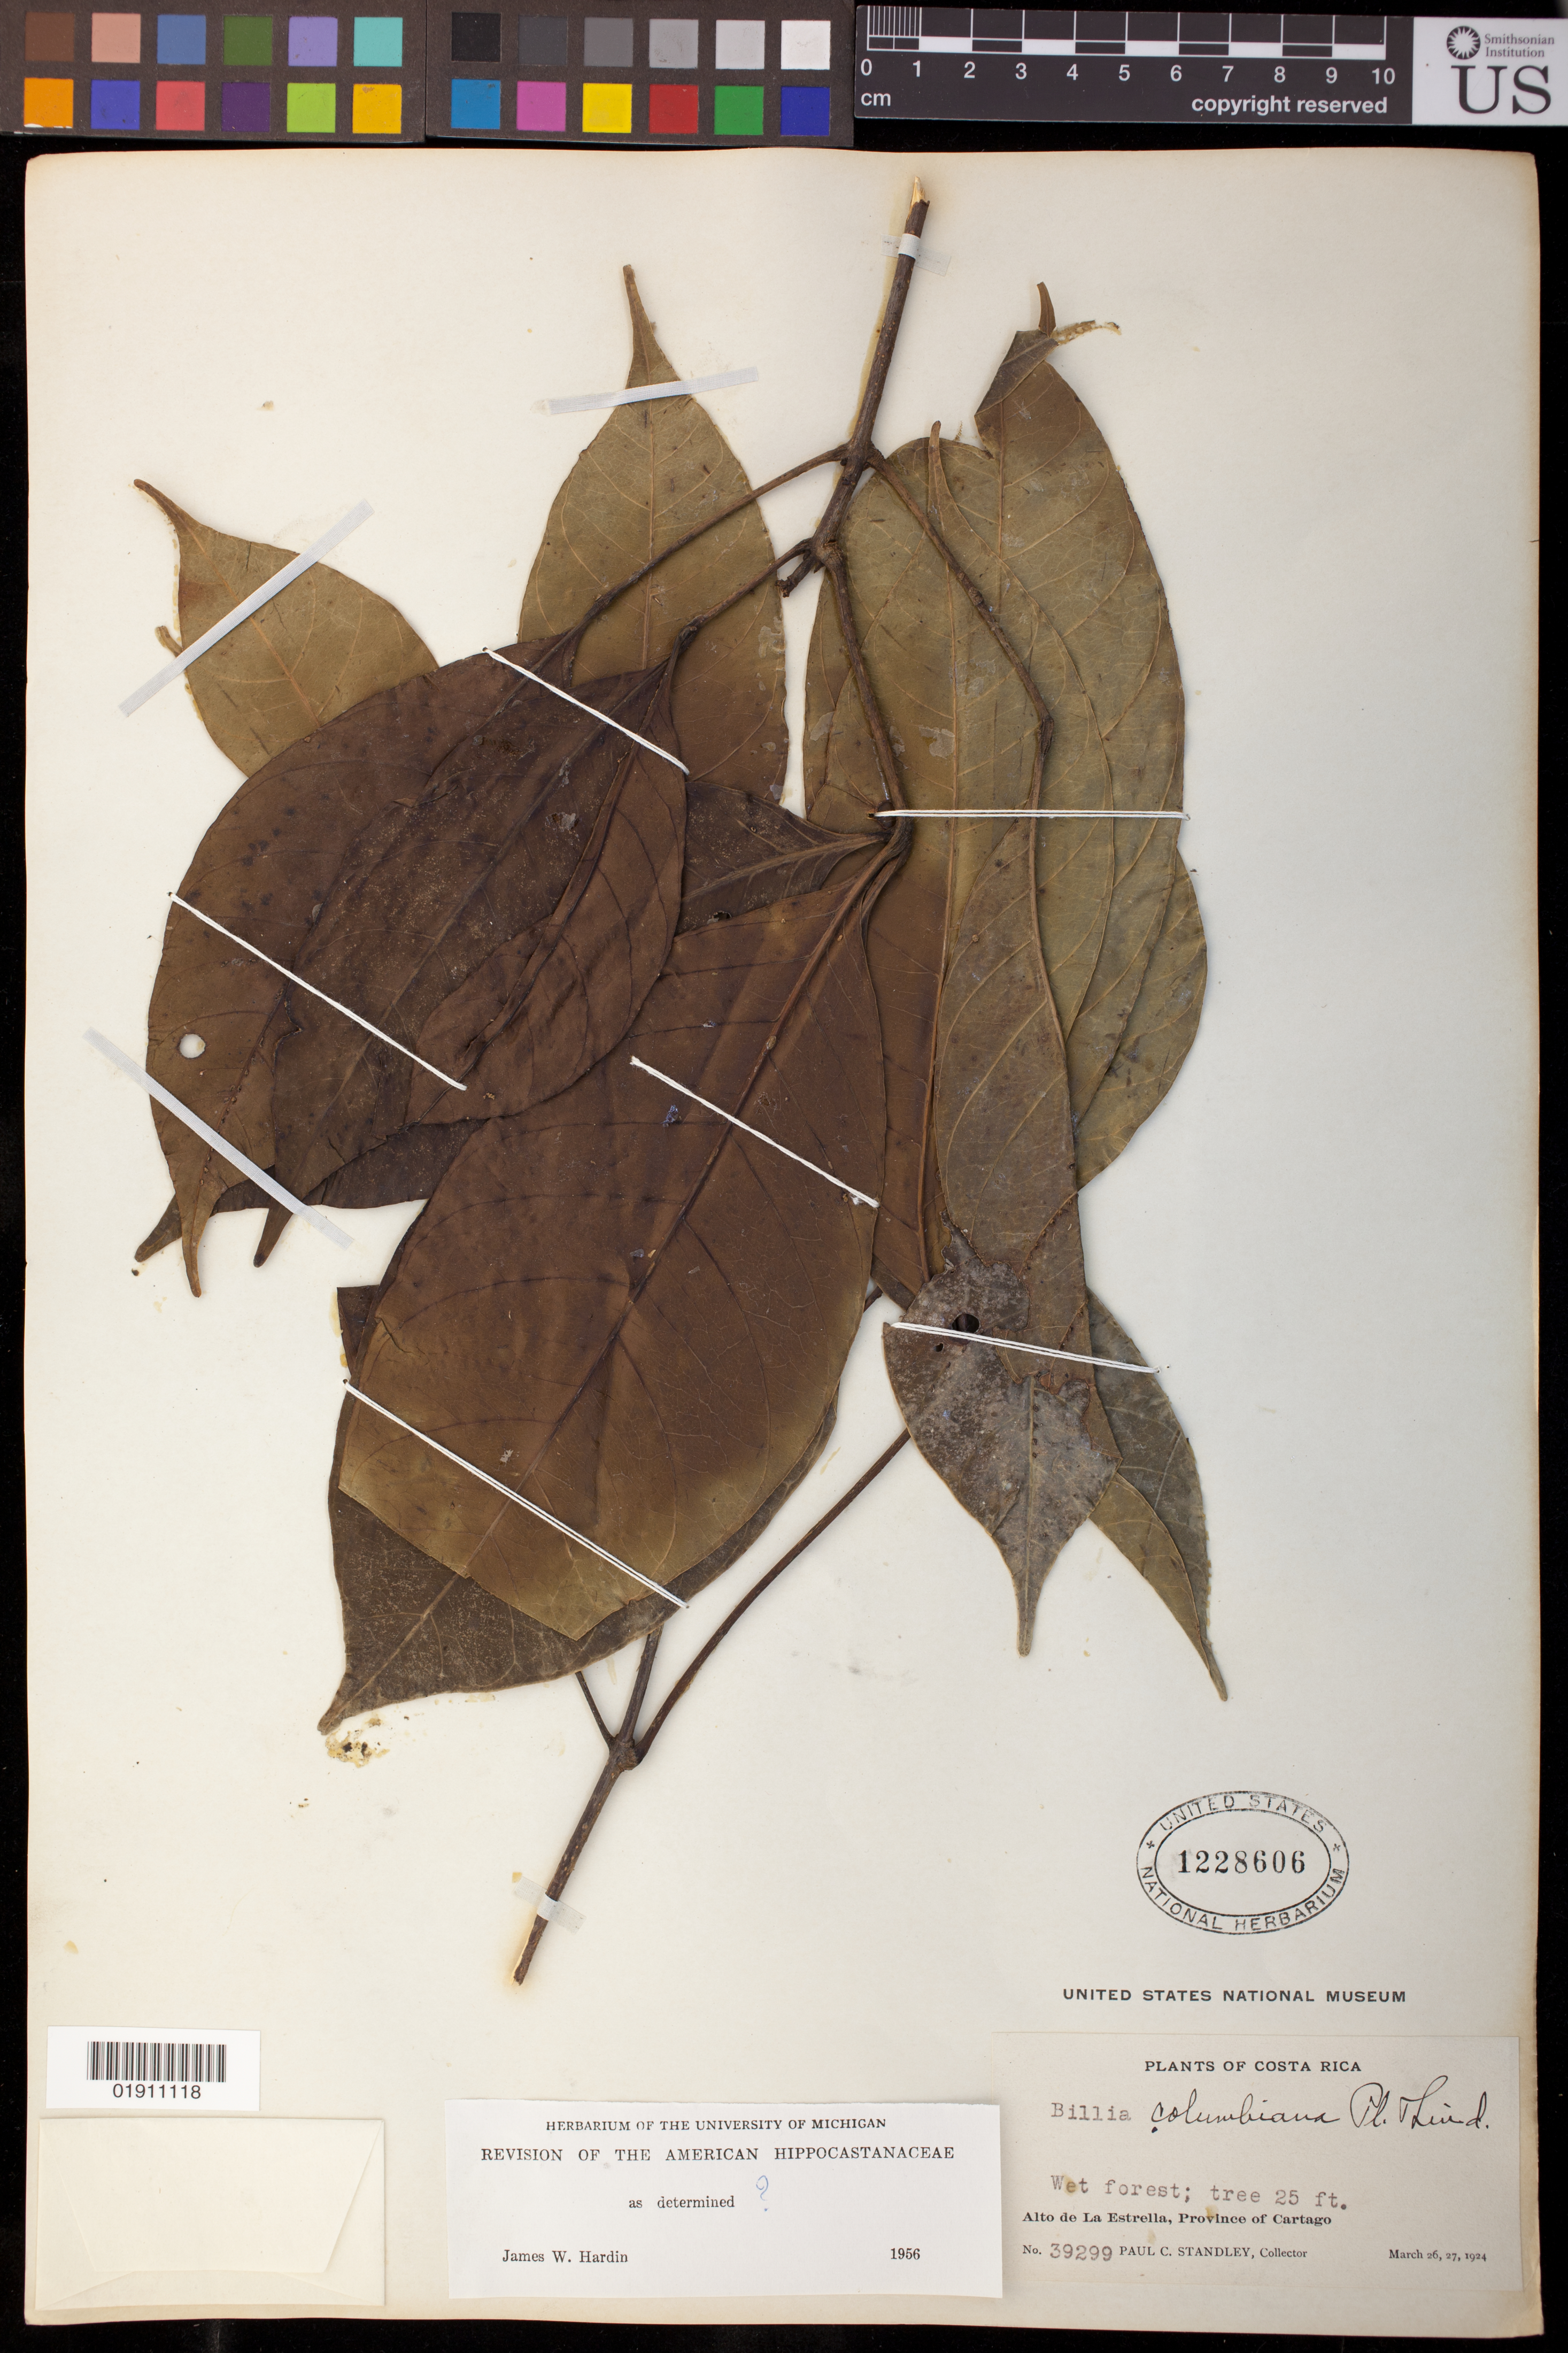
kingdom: Plantae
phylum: Tracheophyta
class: Magnoliopsida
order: Sapindales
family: Sapindaceae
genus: Billia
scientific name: Billia columbiana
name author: Planch. & Linden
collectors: P. C. Standley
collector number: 39299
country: Costa Rica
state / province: Cartago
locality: Alto de La Estrella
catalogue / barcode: US 1228606